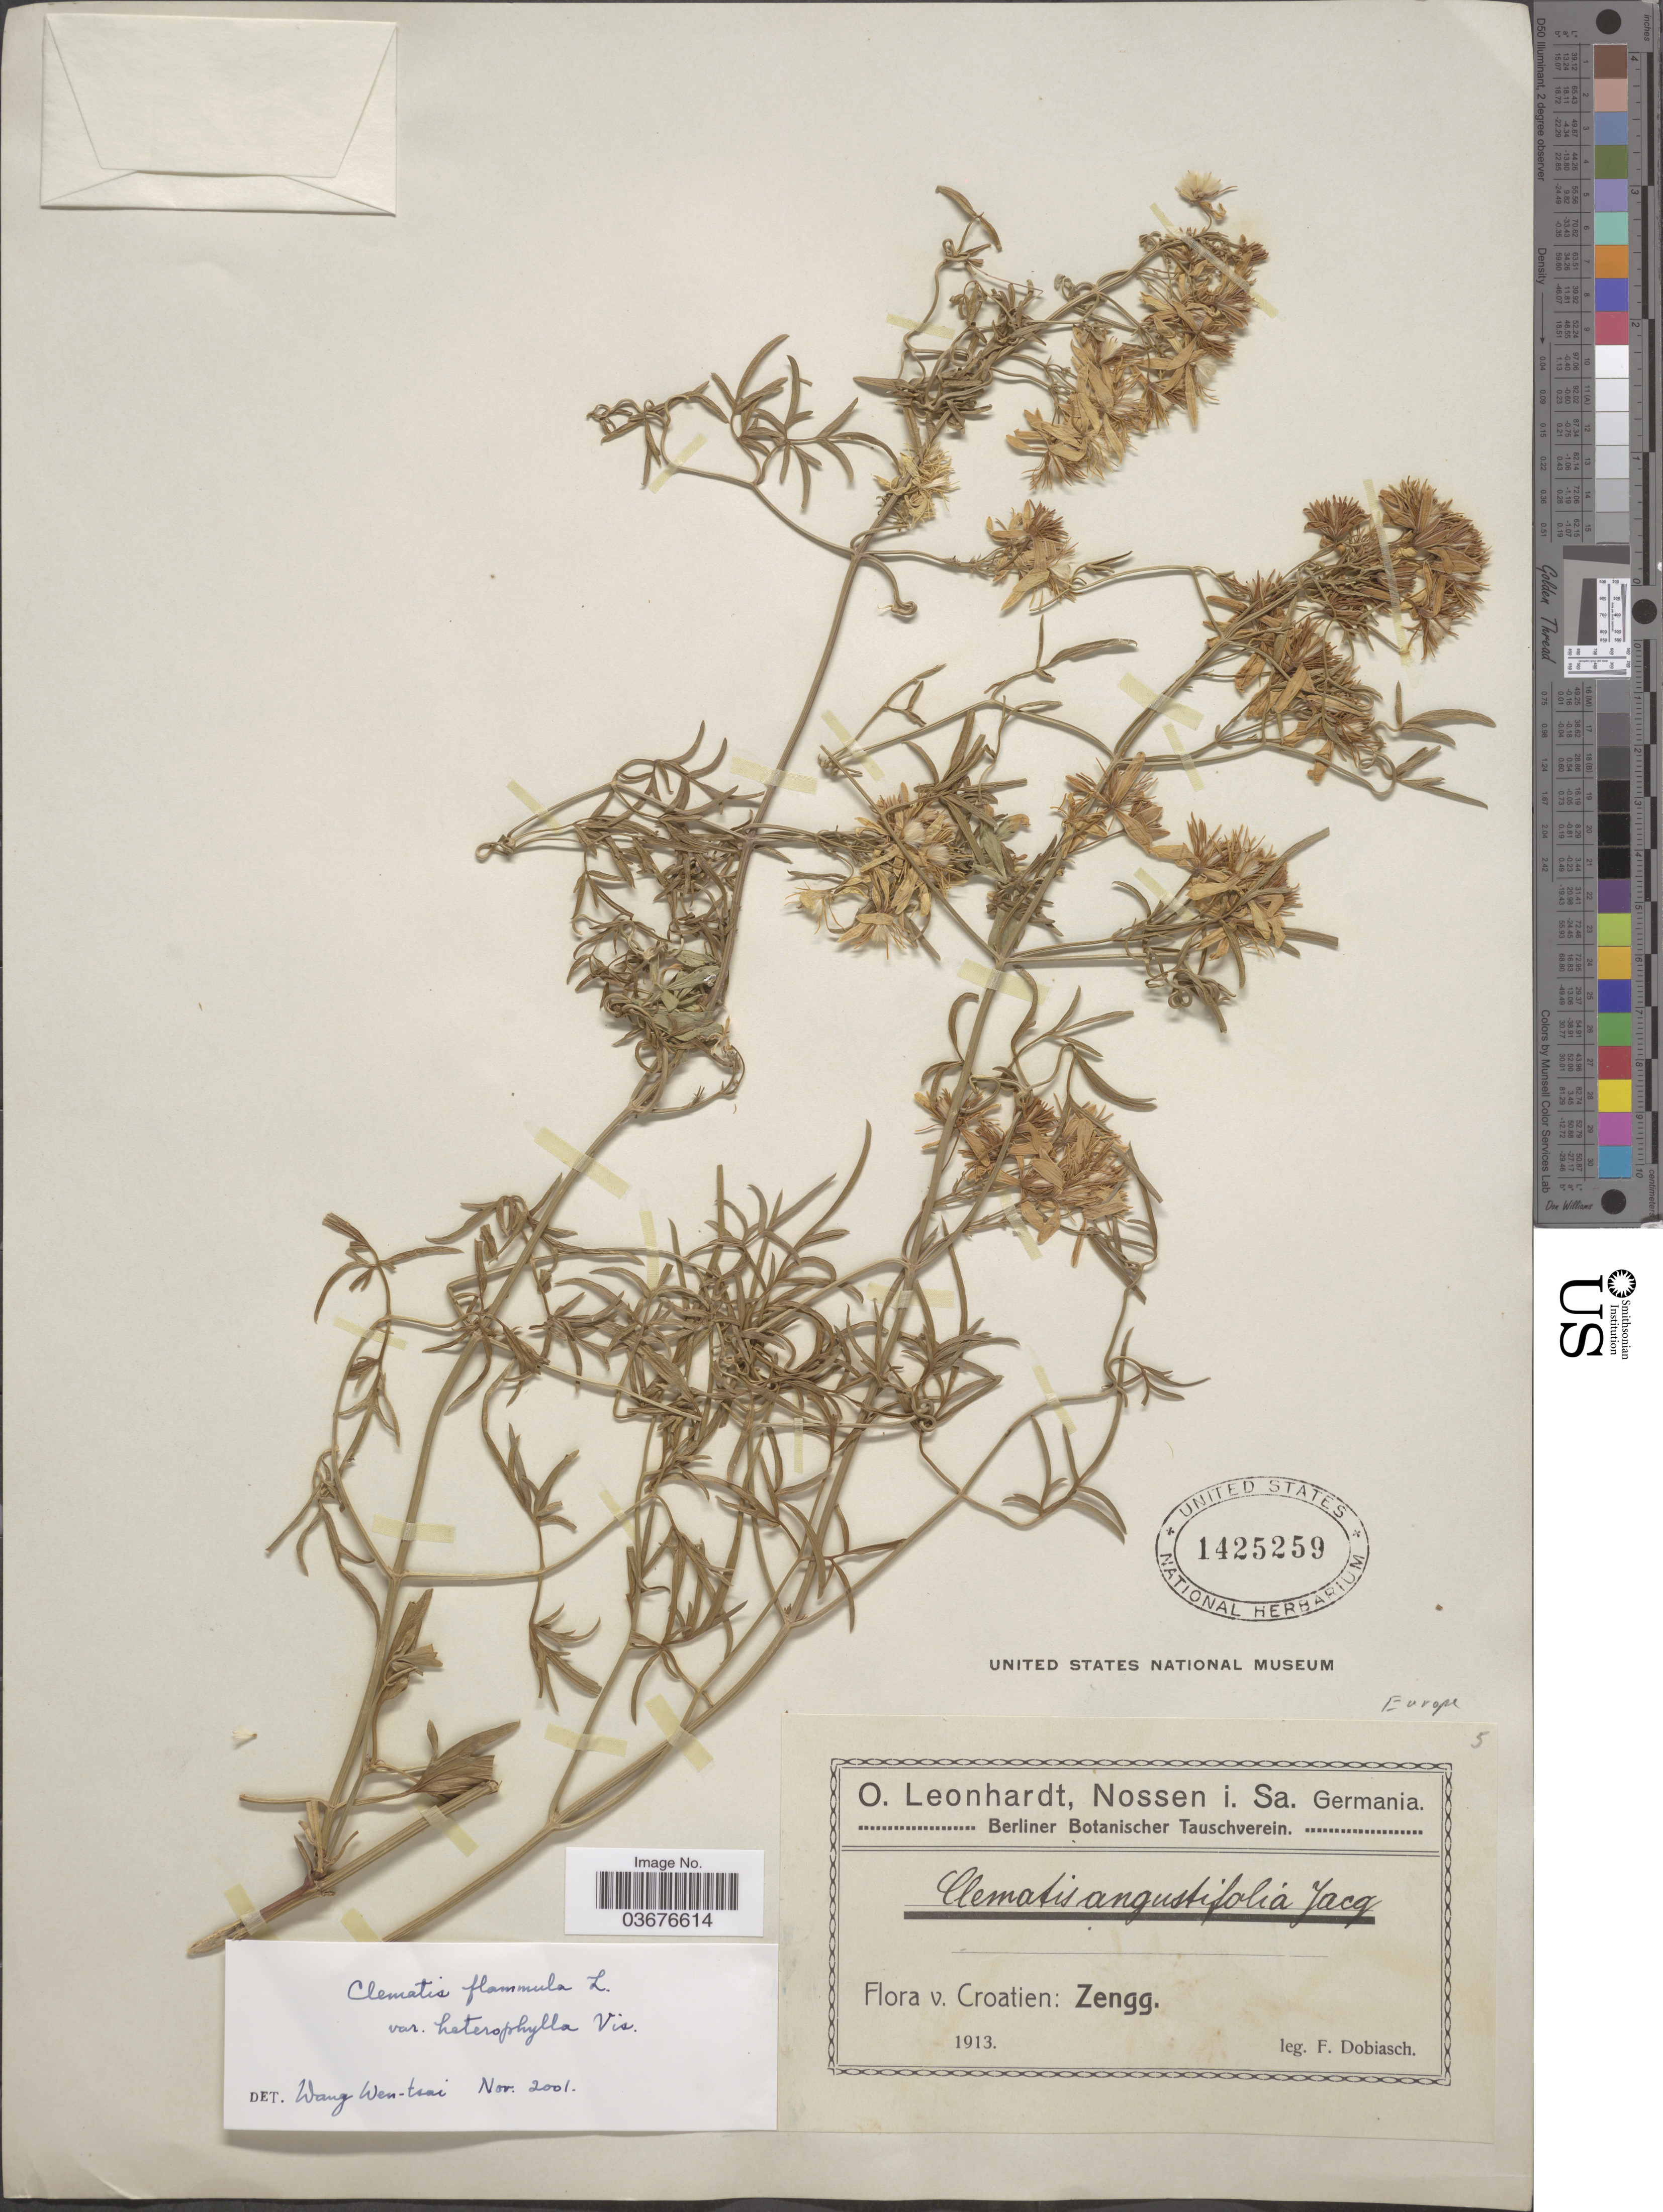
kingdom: Plantae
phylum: Tracheophyta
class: Magnoliopsida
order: Ranunculales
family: Ranunculaceae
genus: Clematis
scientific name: Clematis flammula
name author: L.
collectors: F. Dobiasch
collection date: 1913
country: Croatia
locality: Croatien: Zengg.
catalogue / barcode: US 1425259